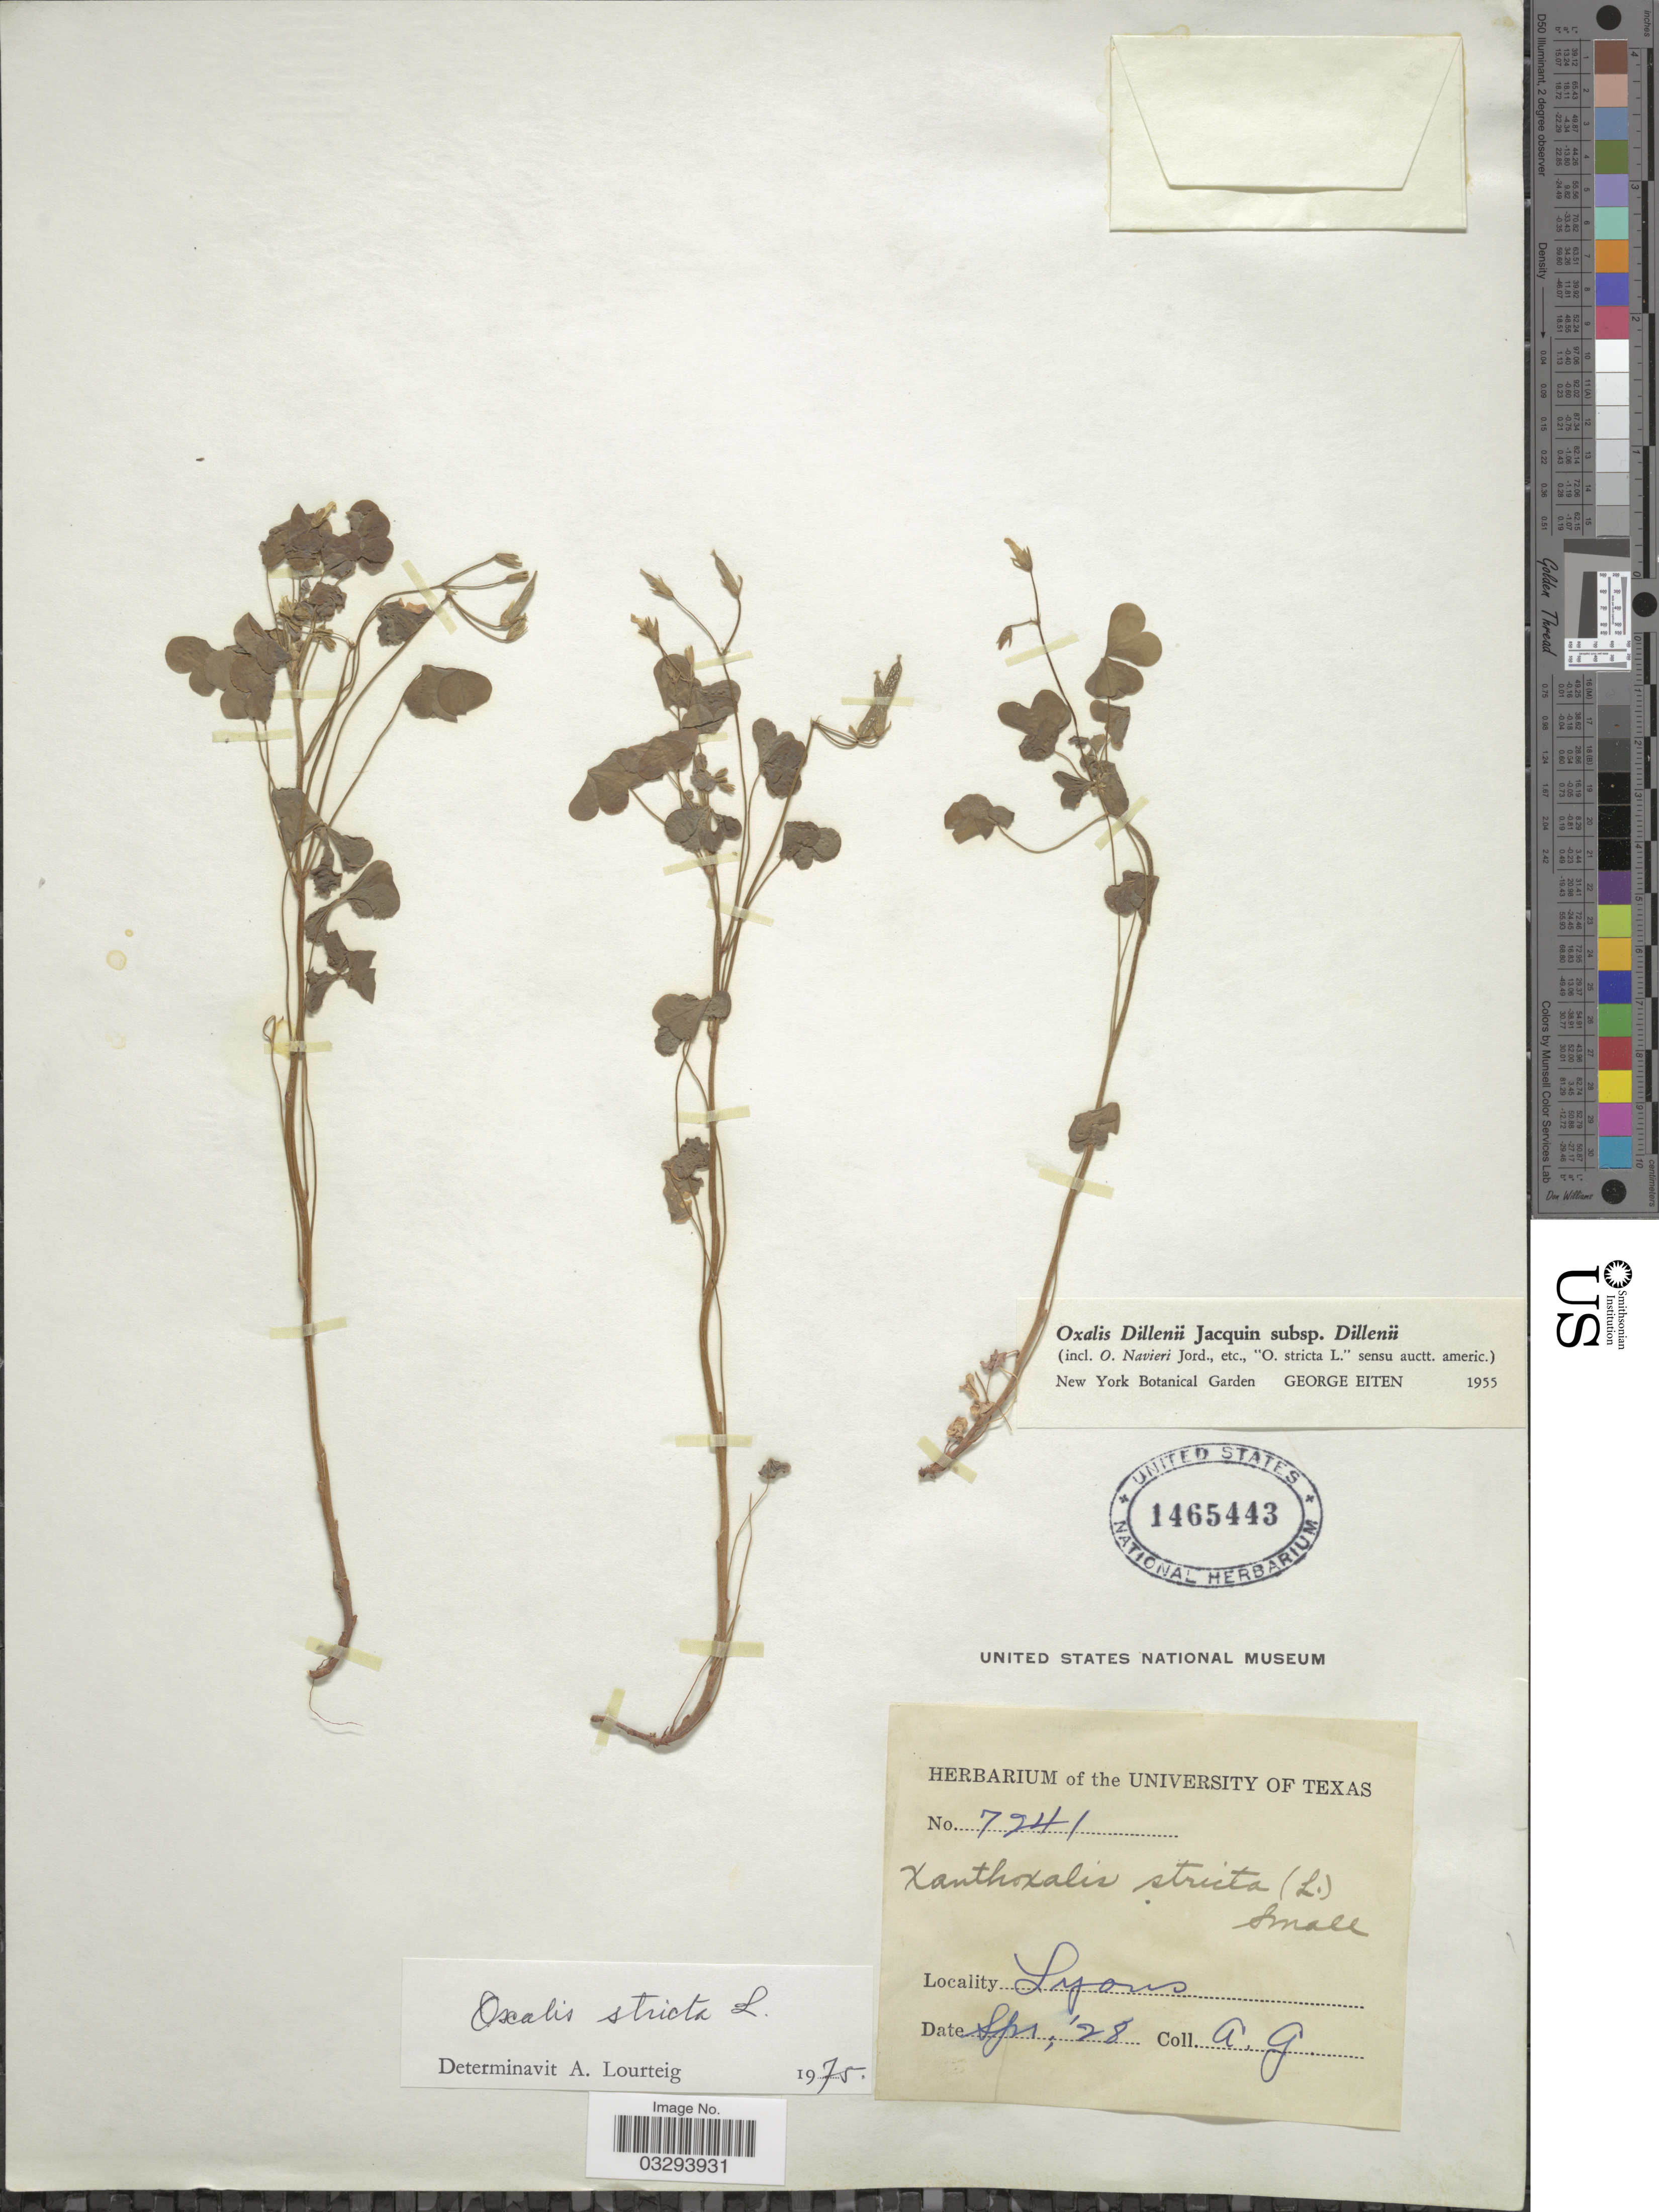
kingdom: Plantae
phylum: Tracheophyta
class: Magnoliopsida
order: Oxalidales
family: Oxalidaceae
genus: Oxalis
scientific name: Oxalis stricta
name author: L.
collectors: A. G.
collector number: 7241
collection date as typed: Transcribed d/m/y: /4/28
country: United States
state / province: Texas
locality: Lyons.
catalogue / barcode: US 1465443